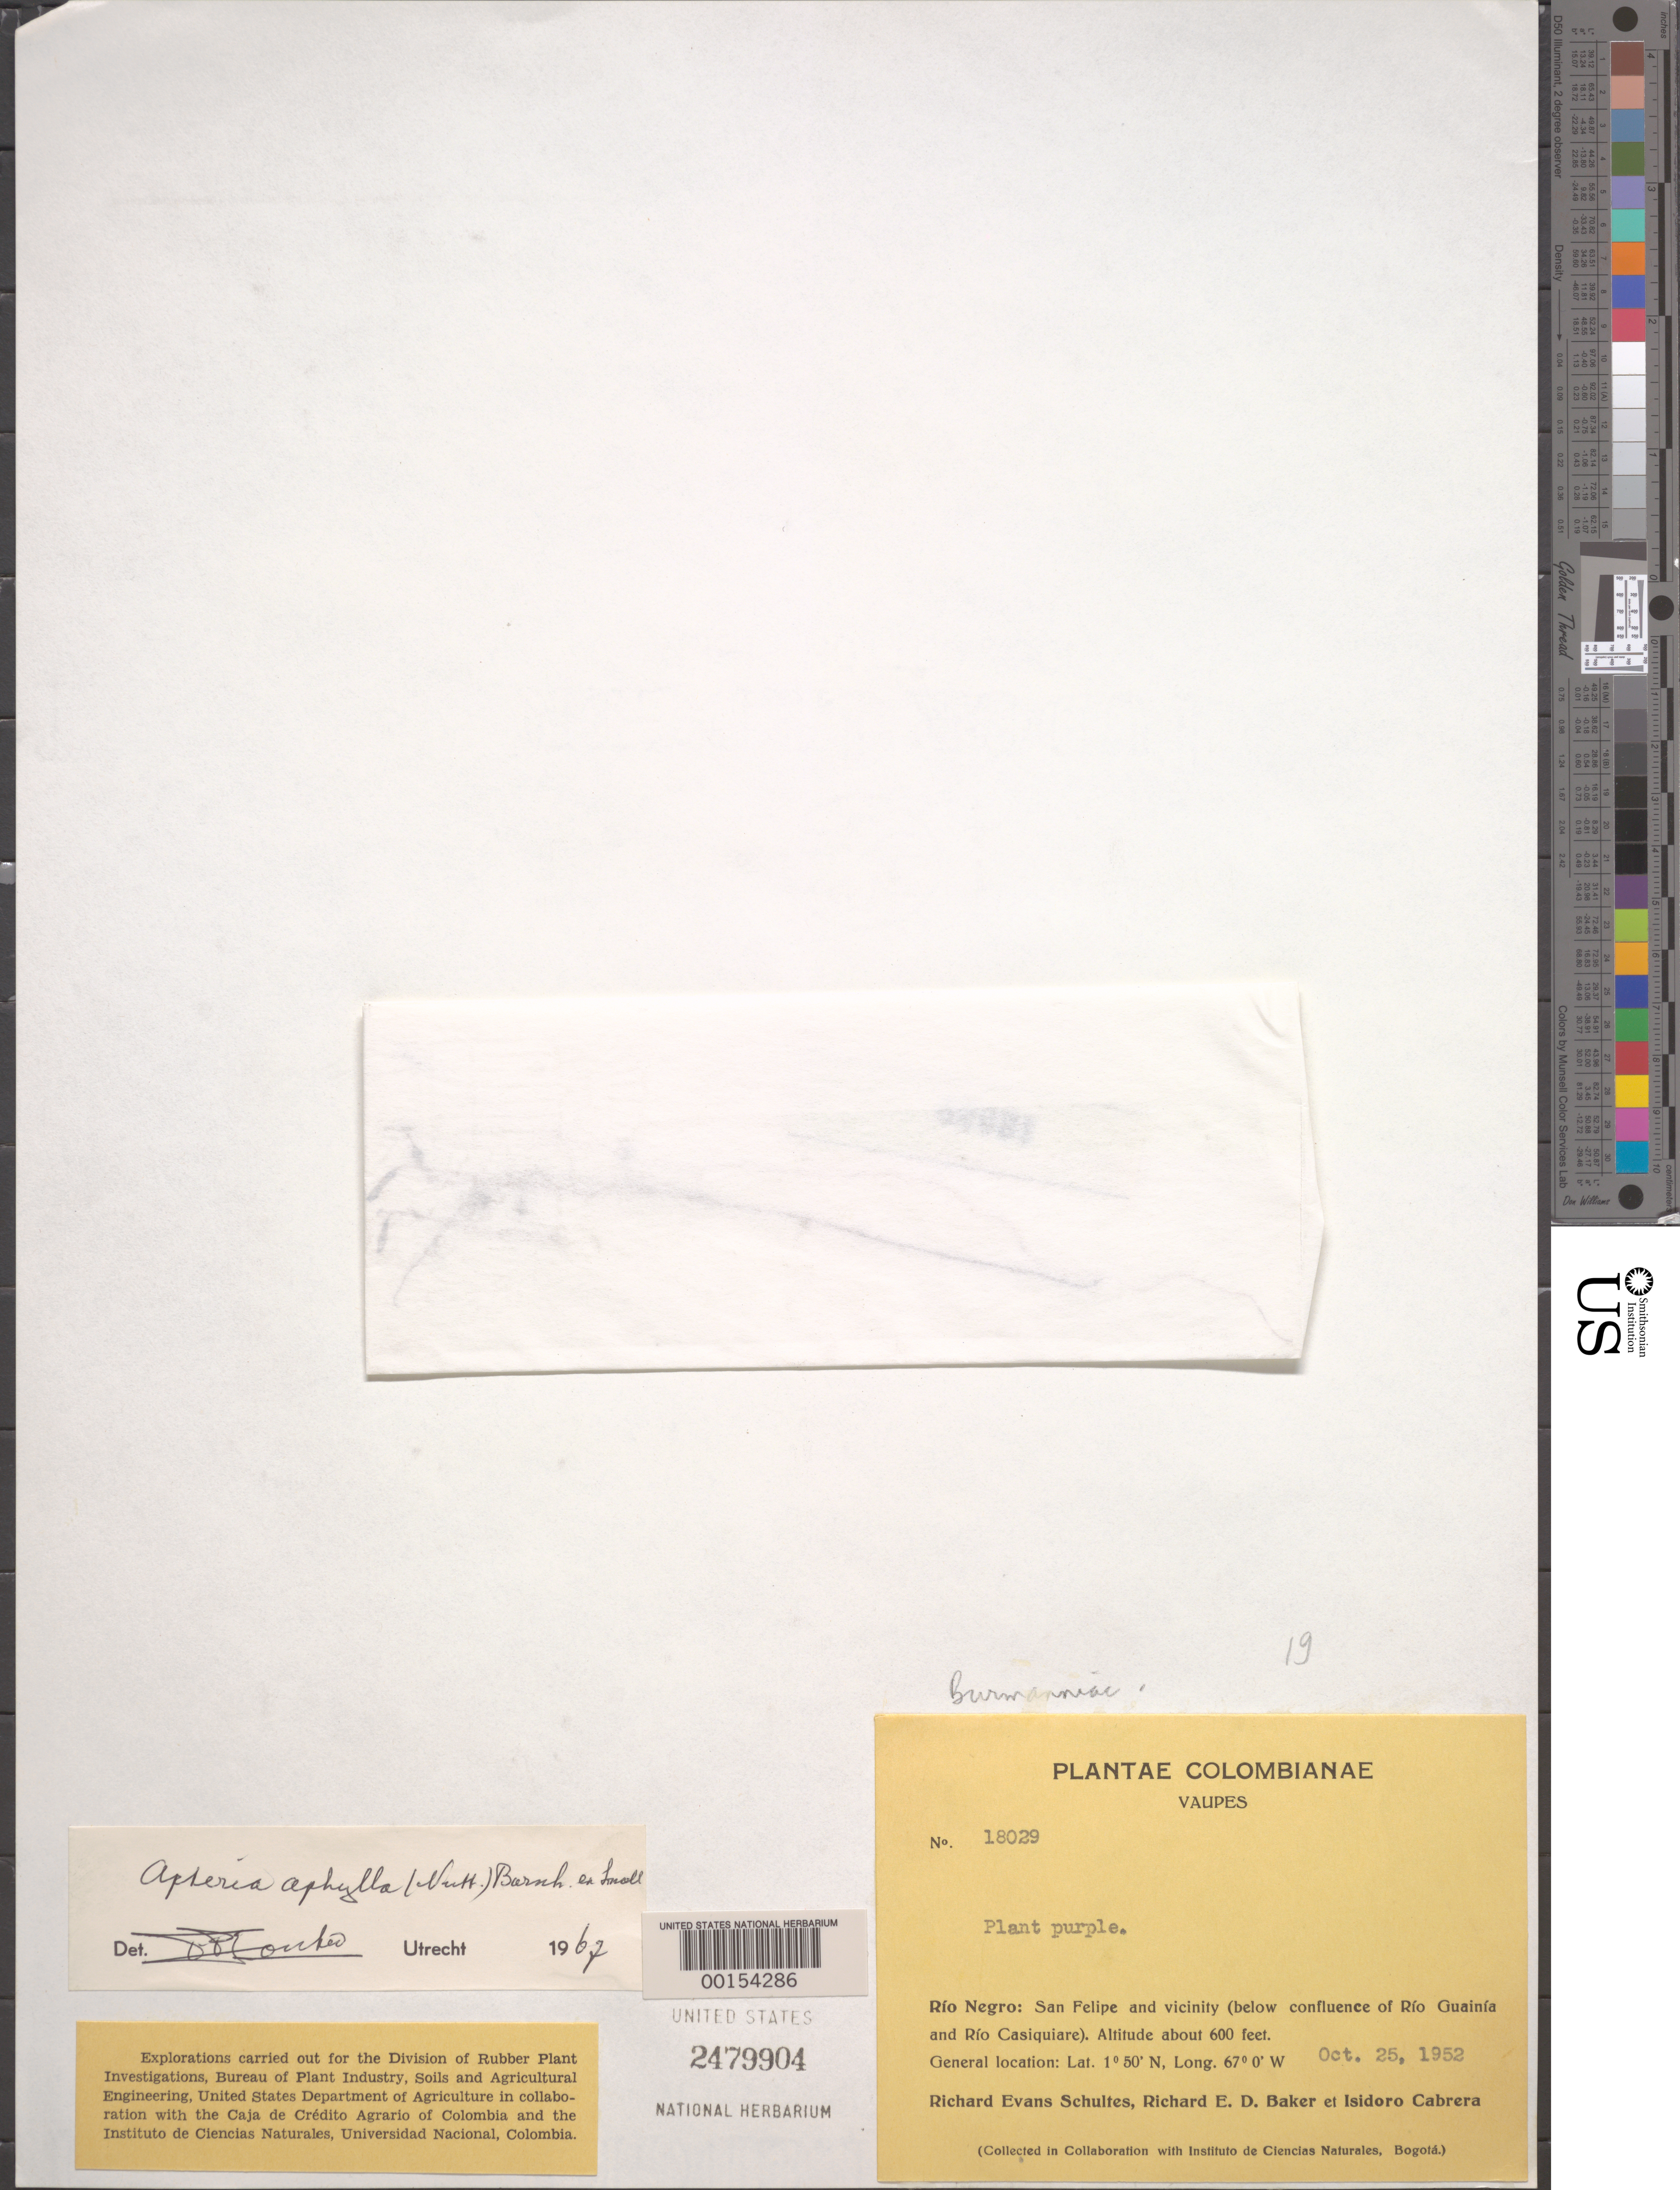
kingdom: Plantae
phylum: Tracheophyta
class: Liliopsida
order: Dioscoreales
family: Burmanniaceae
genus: Apteria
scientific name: Apteria aphylla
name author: (Nutt.) Barnhart ex Small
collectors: R. E. Schultes, R. E. D. Baker & I. Cabrera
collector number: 18029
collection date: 1952-10-25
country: Colombia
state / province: Vaupés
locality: Río Negro: San Felipe and vicinity (below confluence of Río Guainía and Río Casiquiare).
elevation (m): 183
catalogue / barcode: US 2479904